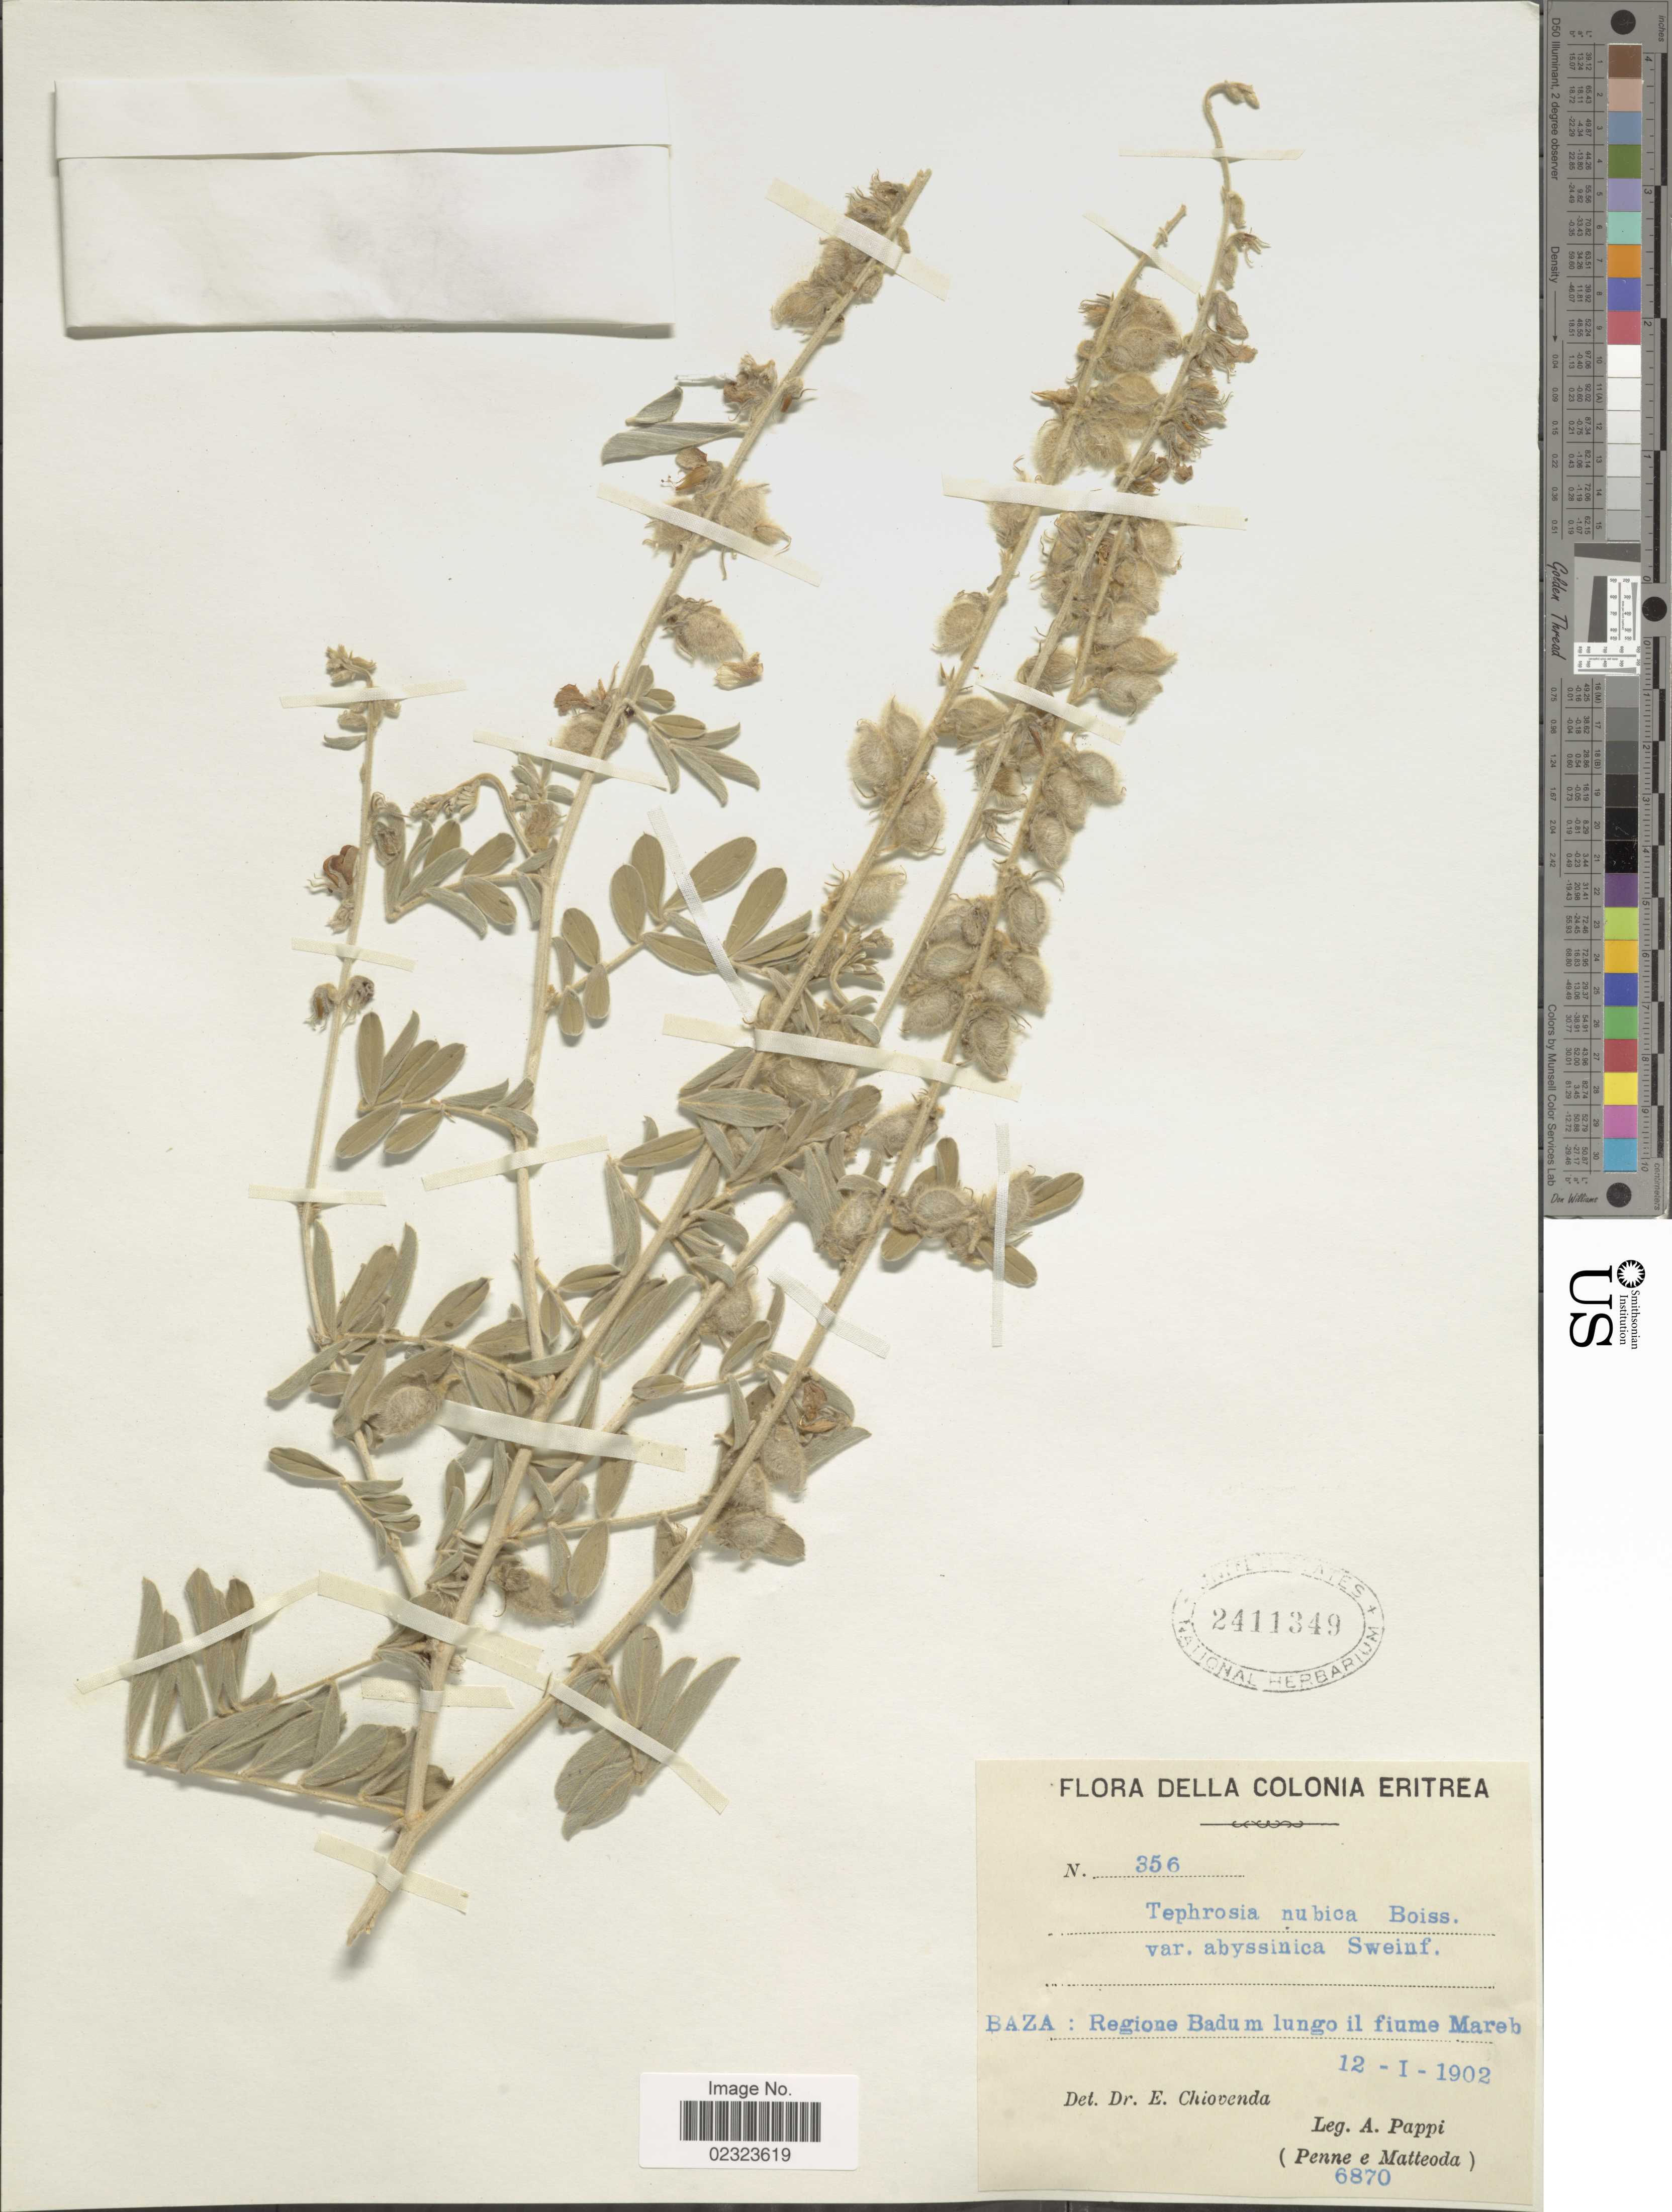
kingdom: Plantae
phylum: Tracheophyta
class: Magnoliopsida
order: Fabales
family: Fabaceae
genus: Tephrosia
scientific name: Tephrosia nubica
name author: (Boiss.) Baker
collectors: A. Pappi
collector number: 356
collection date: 1902-01-12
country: Eritrea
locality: Flora della Colonia Eritrea, Baza: Regione Badum lungo il fiume Mareb.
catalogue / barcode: US 2411349